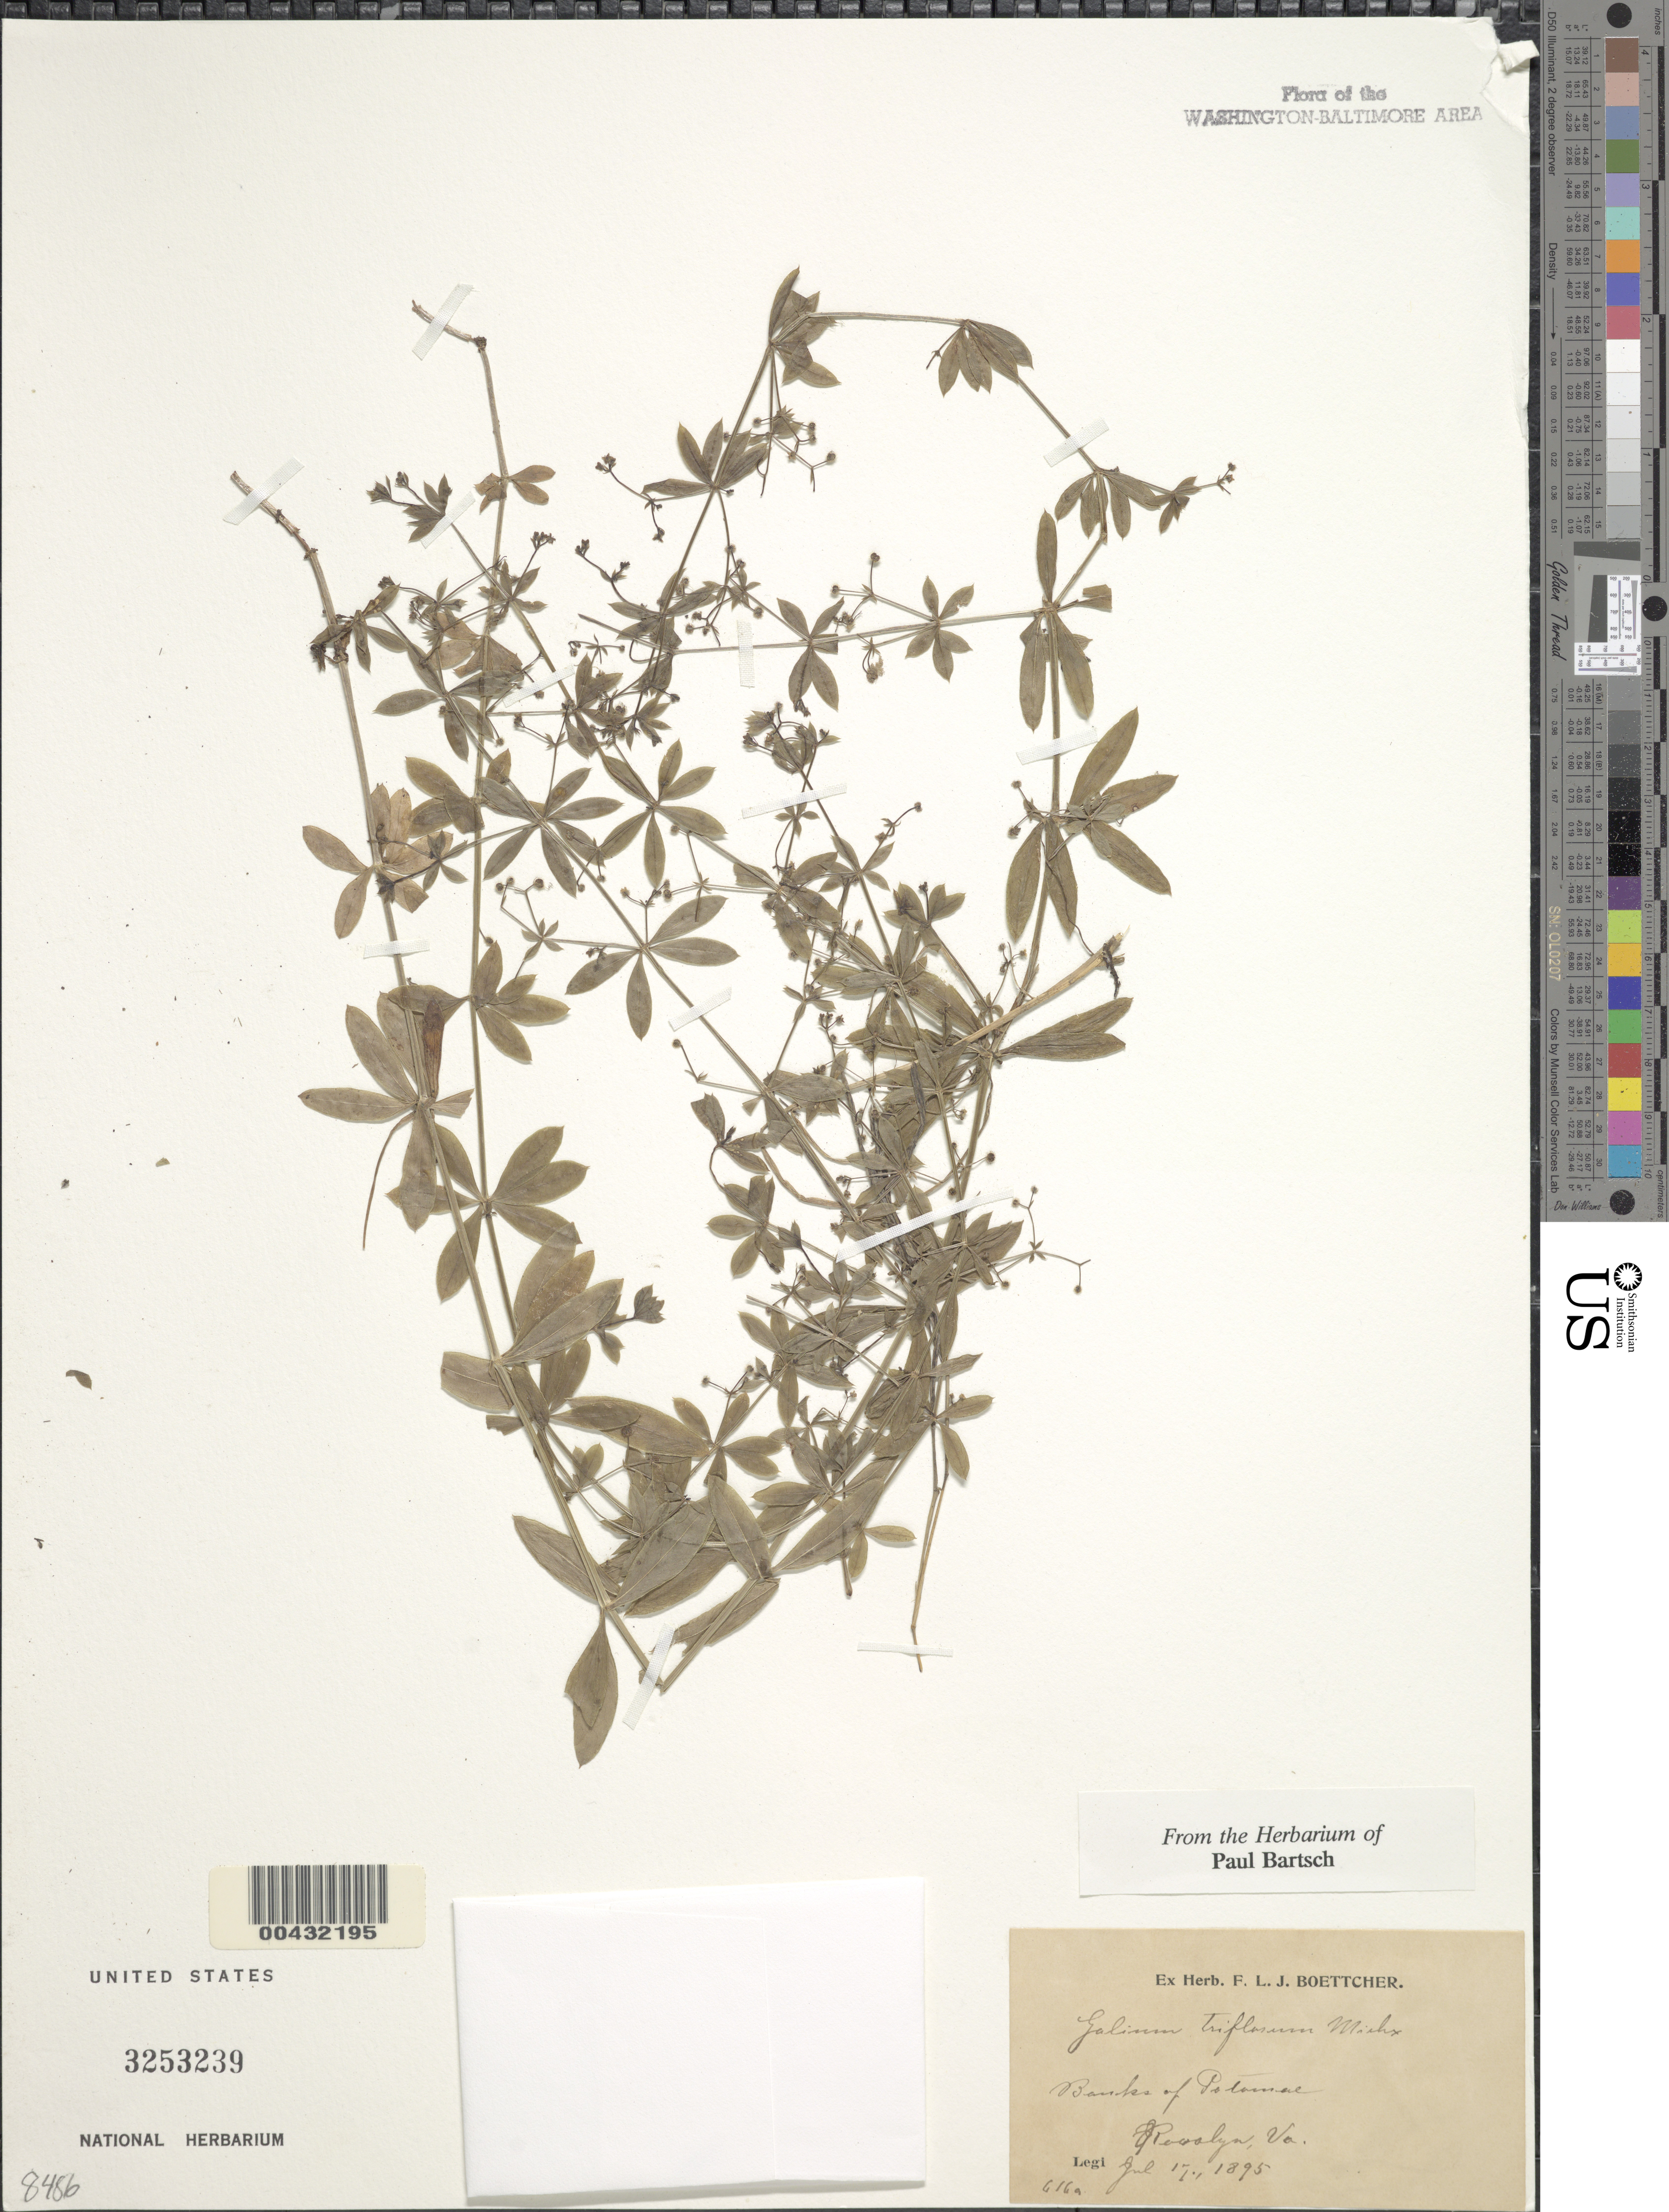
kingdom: Plantae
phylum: Tracheophyta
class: Magnoliopsida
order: Gentianales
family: Rubiaceae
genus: Galium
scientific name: Galium triflorum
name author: Michx.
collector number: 616A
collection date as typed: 17 Jul 1895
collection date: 1895-07-17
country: United States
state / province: Virginia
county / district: Arlington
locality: Rossyln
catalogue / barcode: US 3253239